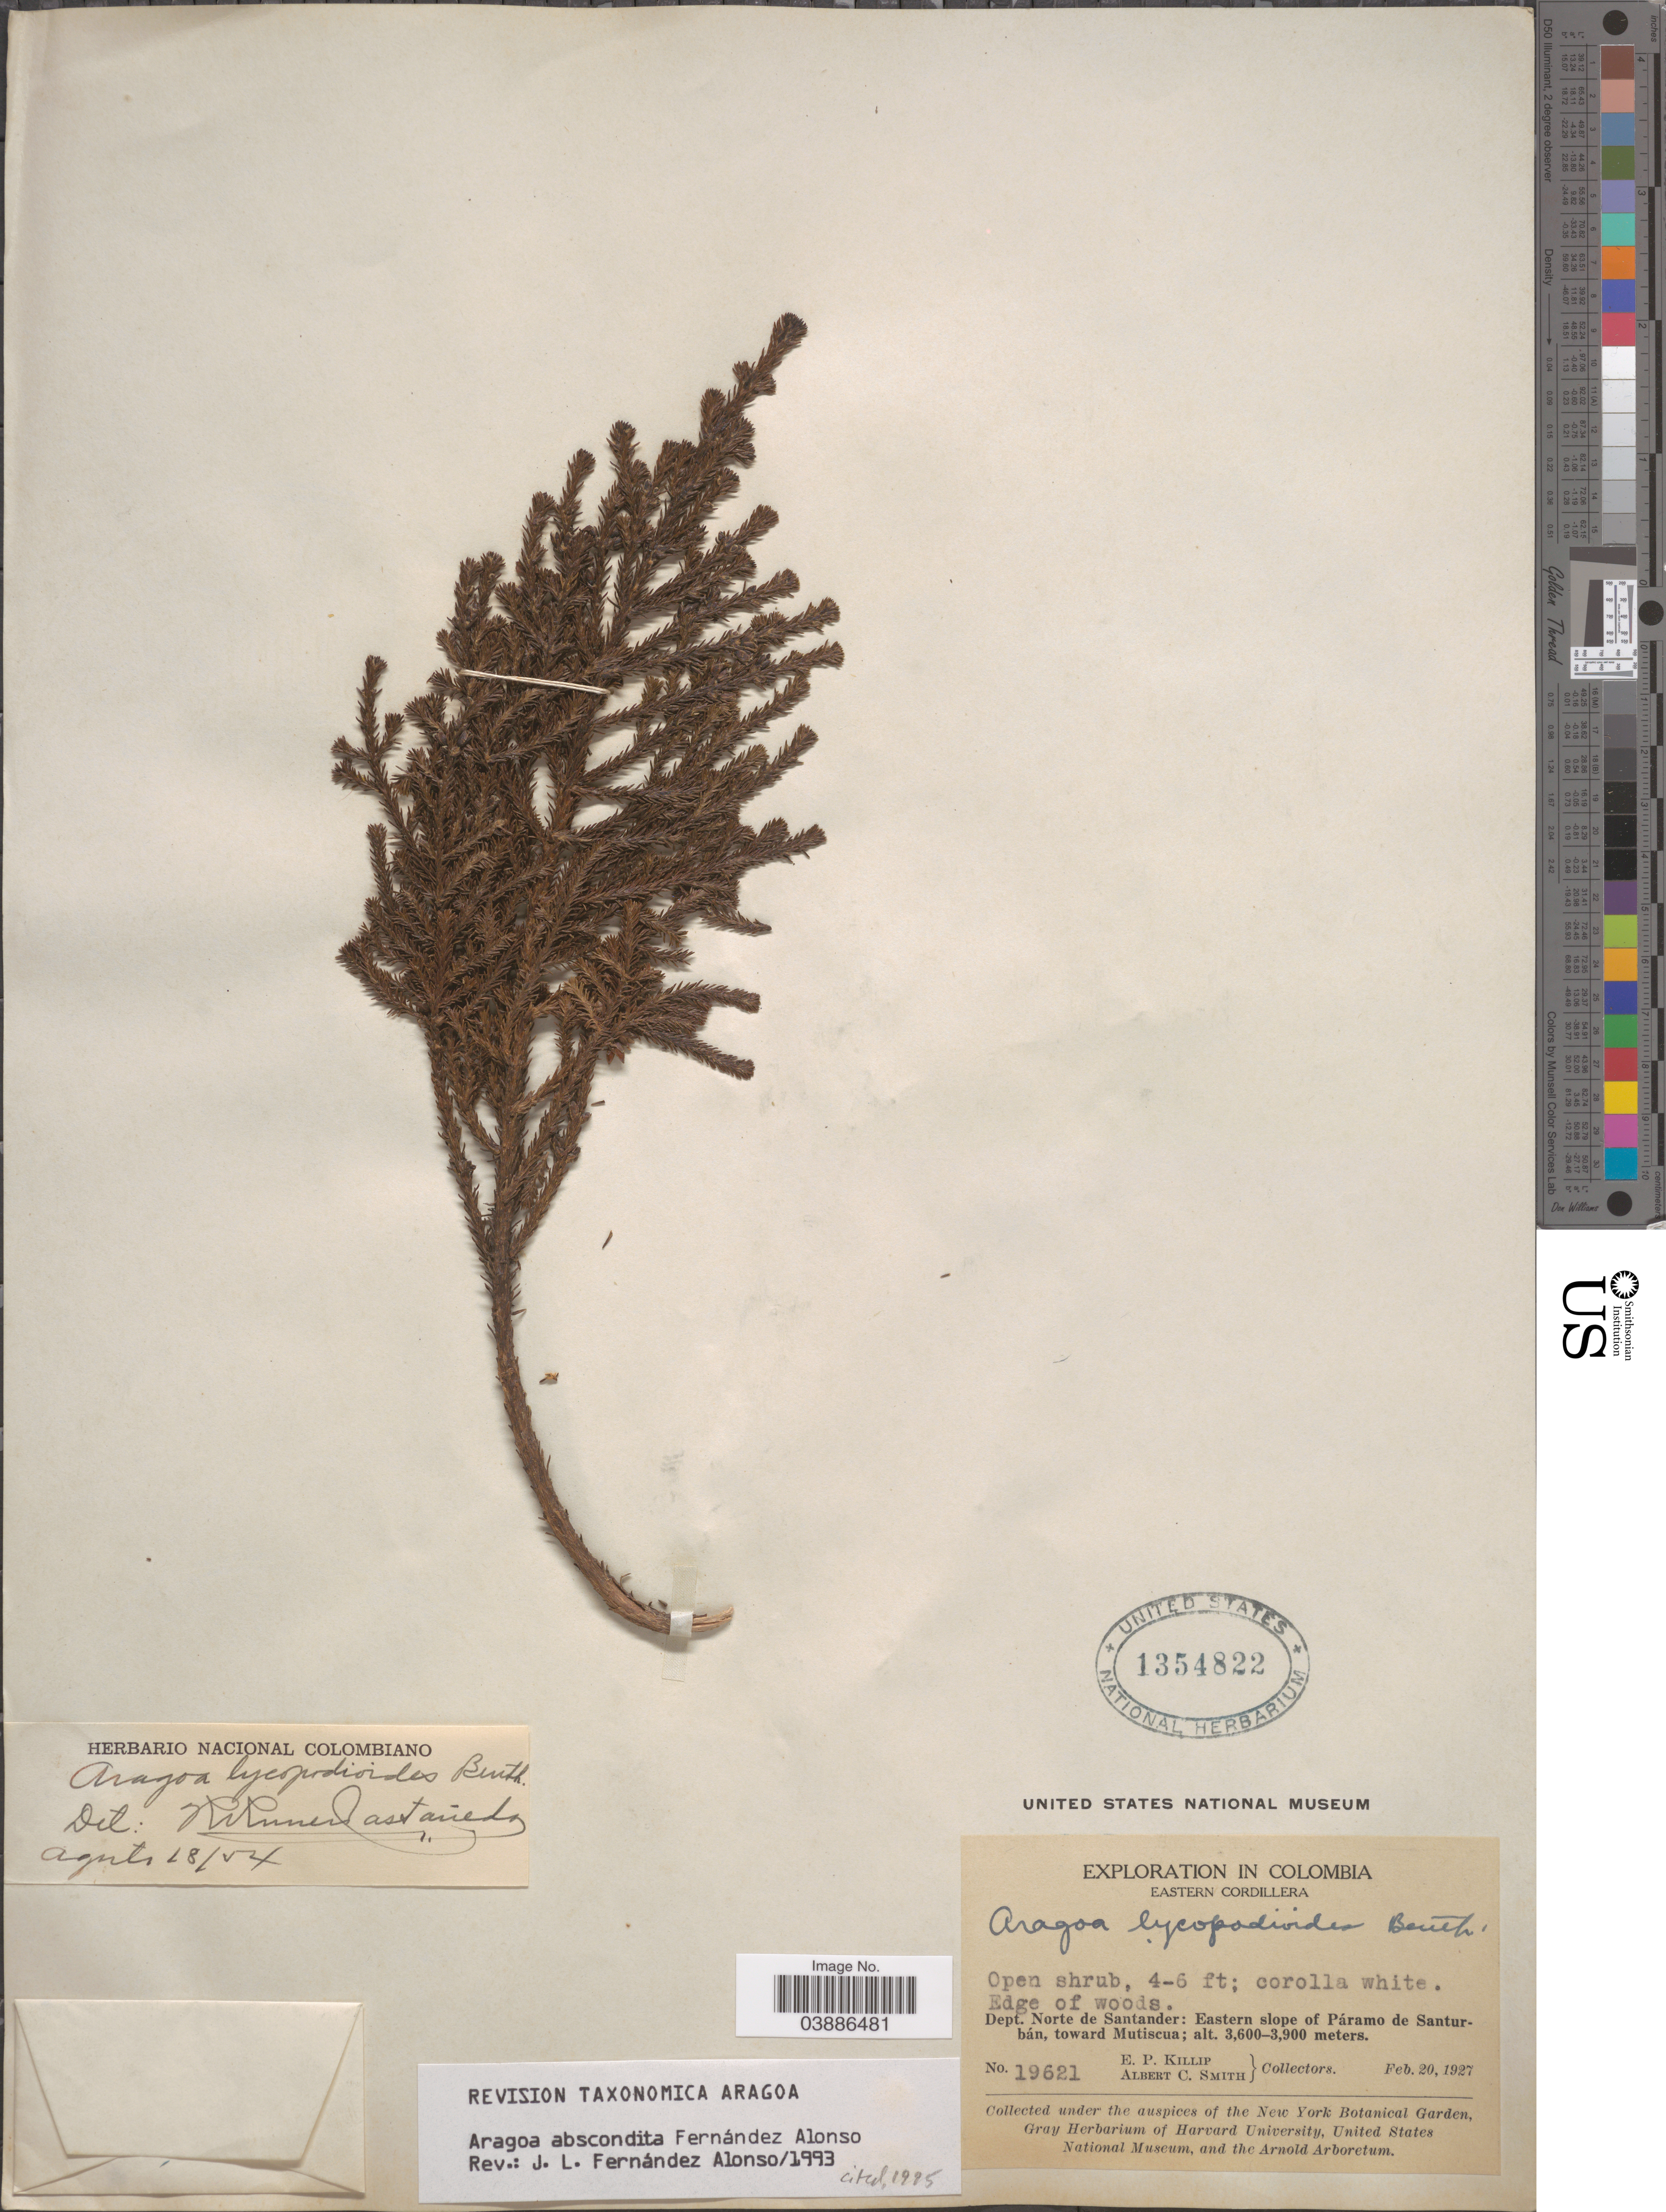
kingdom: Plantae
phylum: Tracheophyta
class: Magnoliopsida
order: Lamiales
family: Plantaginaceae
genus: Aragoa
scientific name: Aragoa abscondita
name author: Fern. Alonso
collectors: E. P. Killip & A. C. Smith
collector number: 19621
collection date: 1927-02-20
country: Colombia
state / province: Norte de Santander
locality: Eastern Cordillera. Dept. Norte de Santander: Eastern slope of Páramo de Santurbán, toward Mutiscua.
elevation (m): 3600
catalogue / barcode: US 1354822